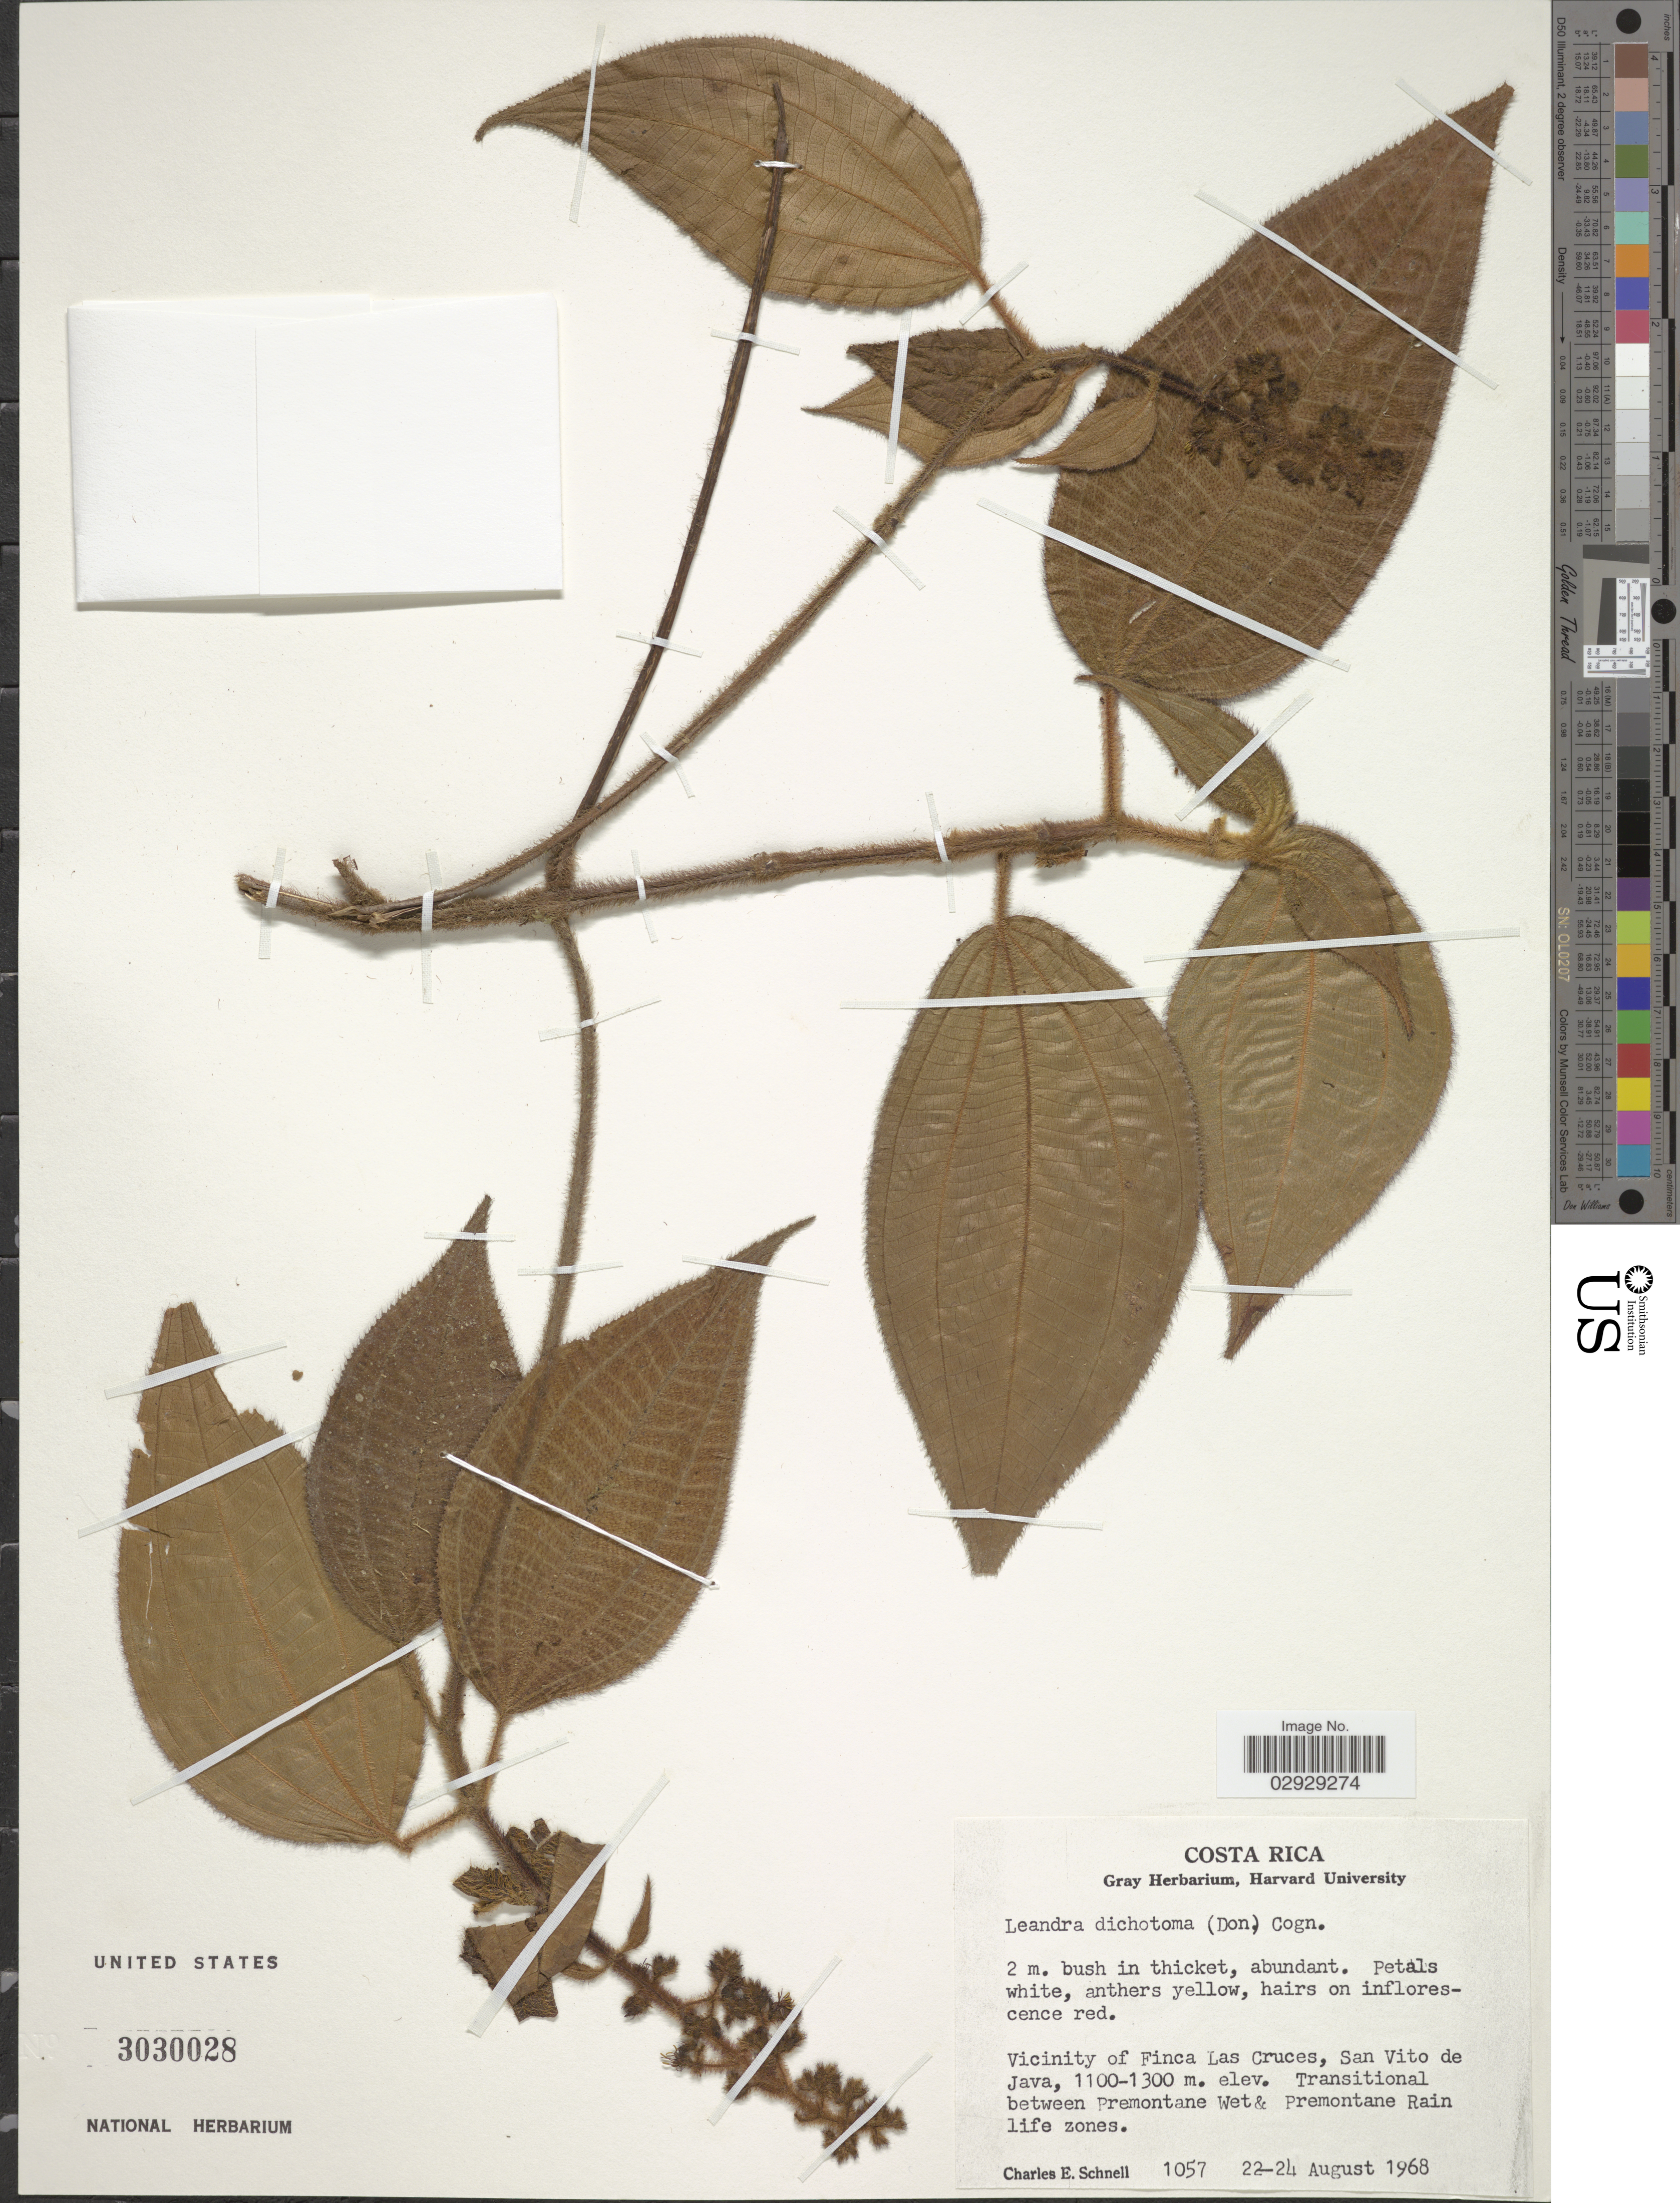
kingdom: Plantae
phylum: Tracheophyta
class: Magnoliopsida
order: Myrtales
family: Melastomataceae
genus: Leandra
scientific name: Leandra longicoma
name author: Cogn.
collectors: C. Schnell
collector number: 1057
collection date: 1968-08-22/1968-08-24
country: Costa Rica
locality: Vicinity of Finca Las Cruces, San Vito de Java.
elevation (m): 1100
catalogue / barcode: US 3030028